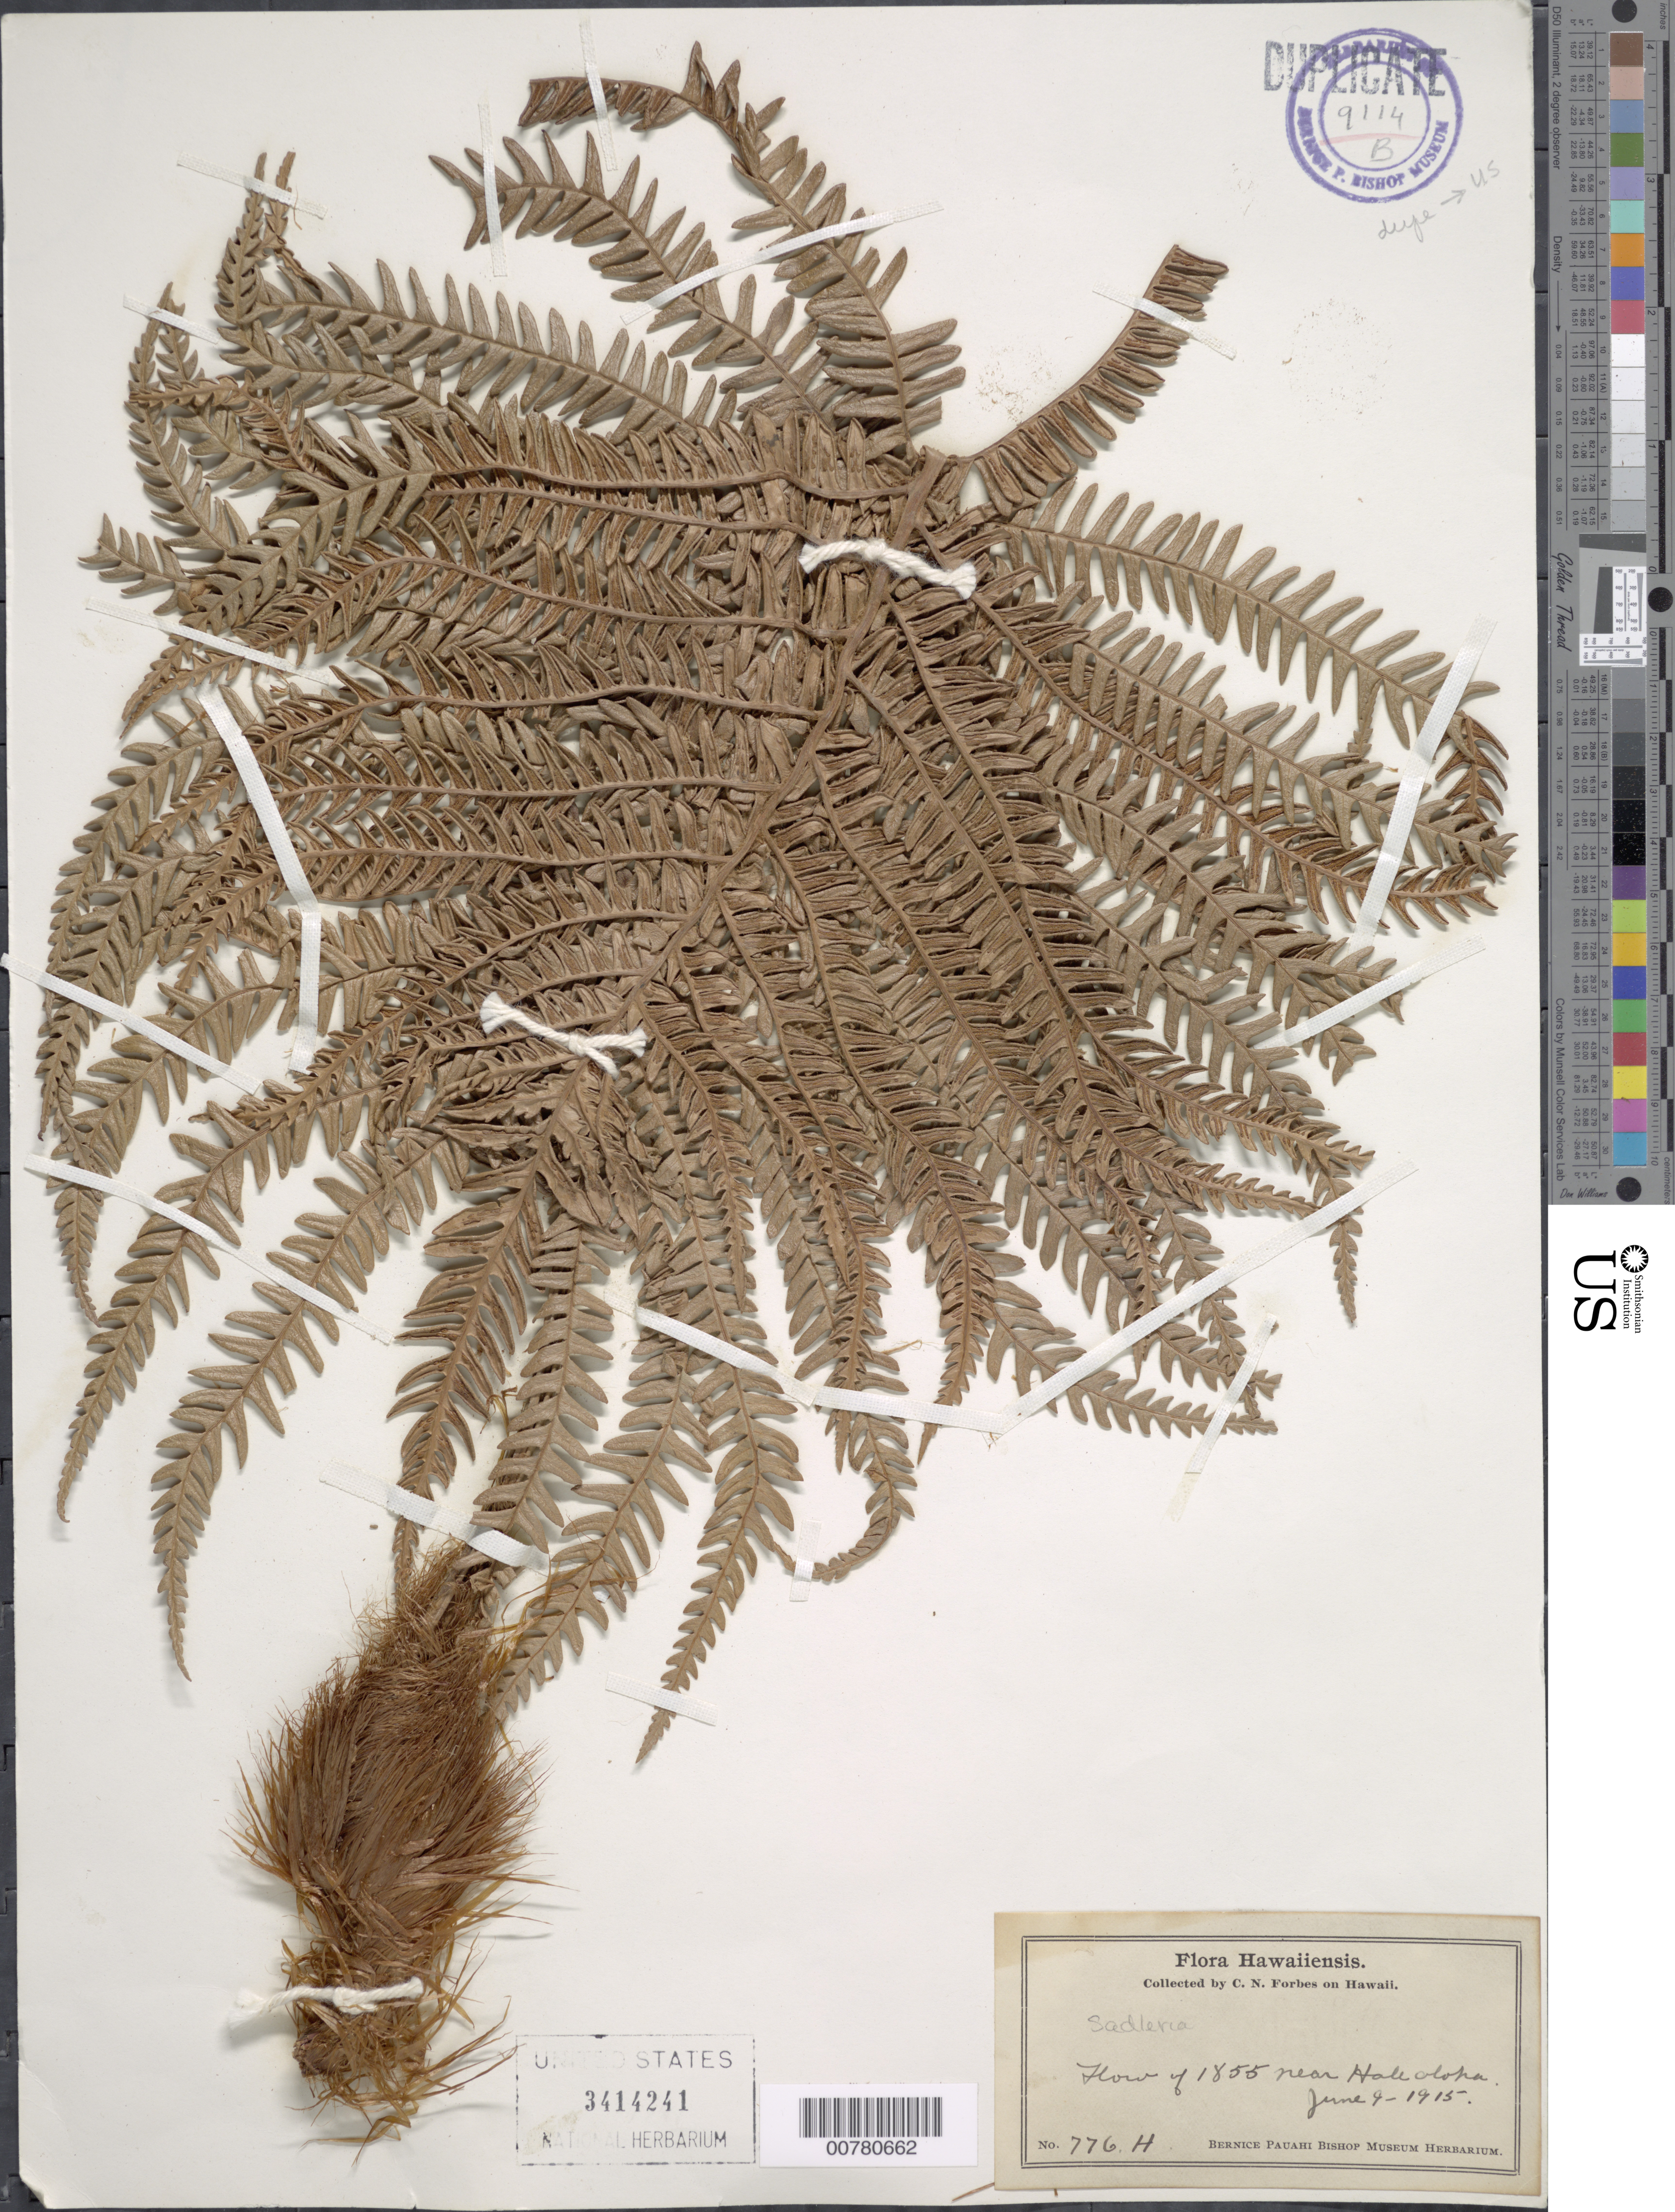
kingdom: Plantae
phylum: Tracheophyta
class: Polypodiopsida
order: Polypodiales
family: Blechnaceae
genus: Sadleria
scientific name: Sadleria pallida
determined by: Kennedy, B.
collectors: C. N. Forbes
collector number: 776.H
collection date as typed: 9 Jun 1915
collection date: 1915-06-09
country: United States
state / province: Hawaii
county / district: Hawaii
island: Hawaii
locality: near Haleoloha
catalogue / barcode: US 3414241